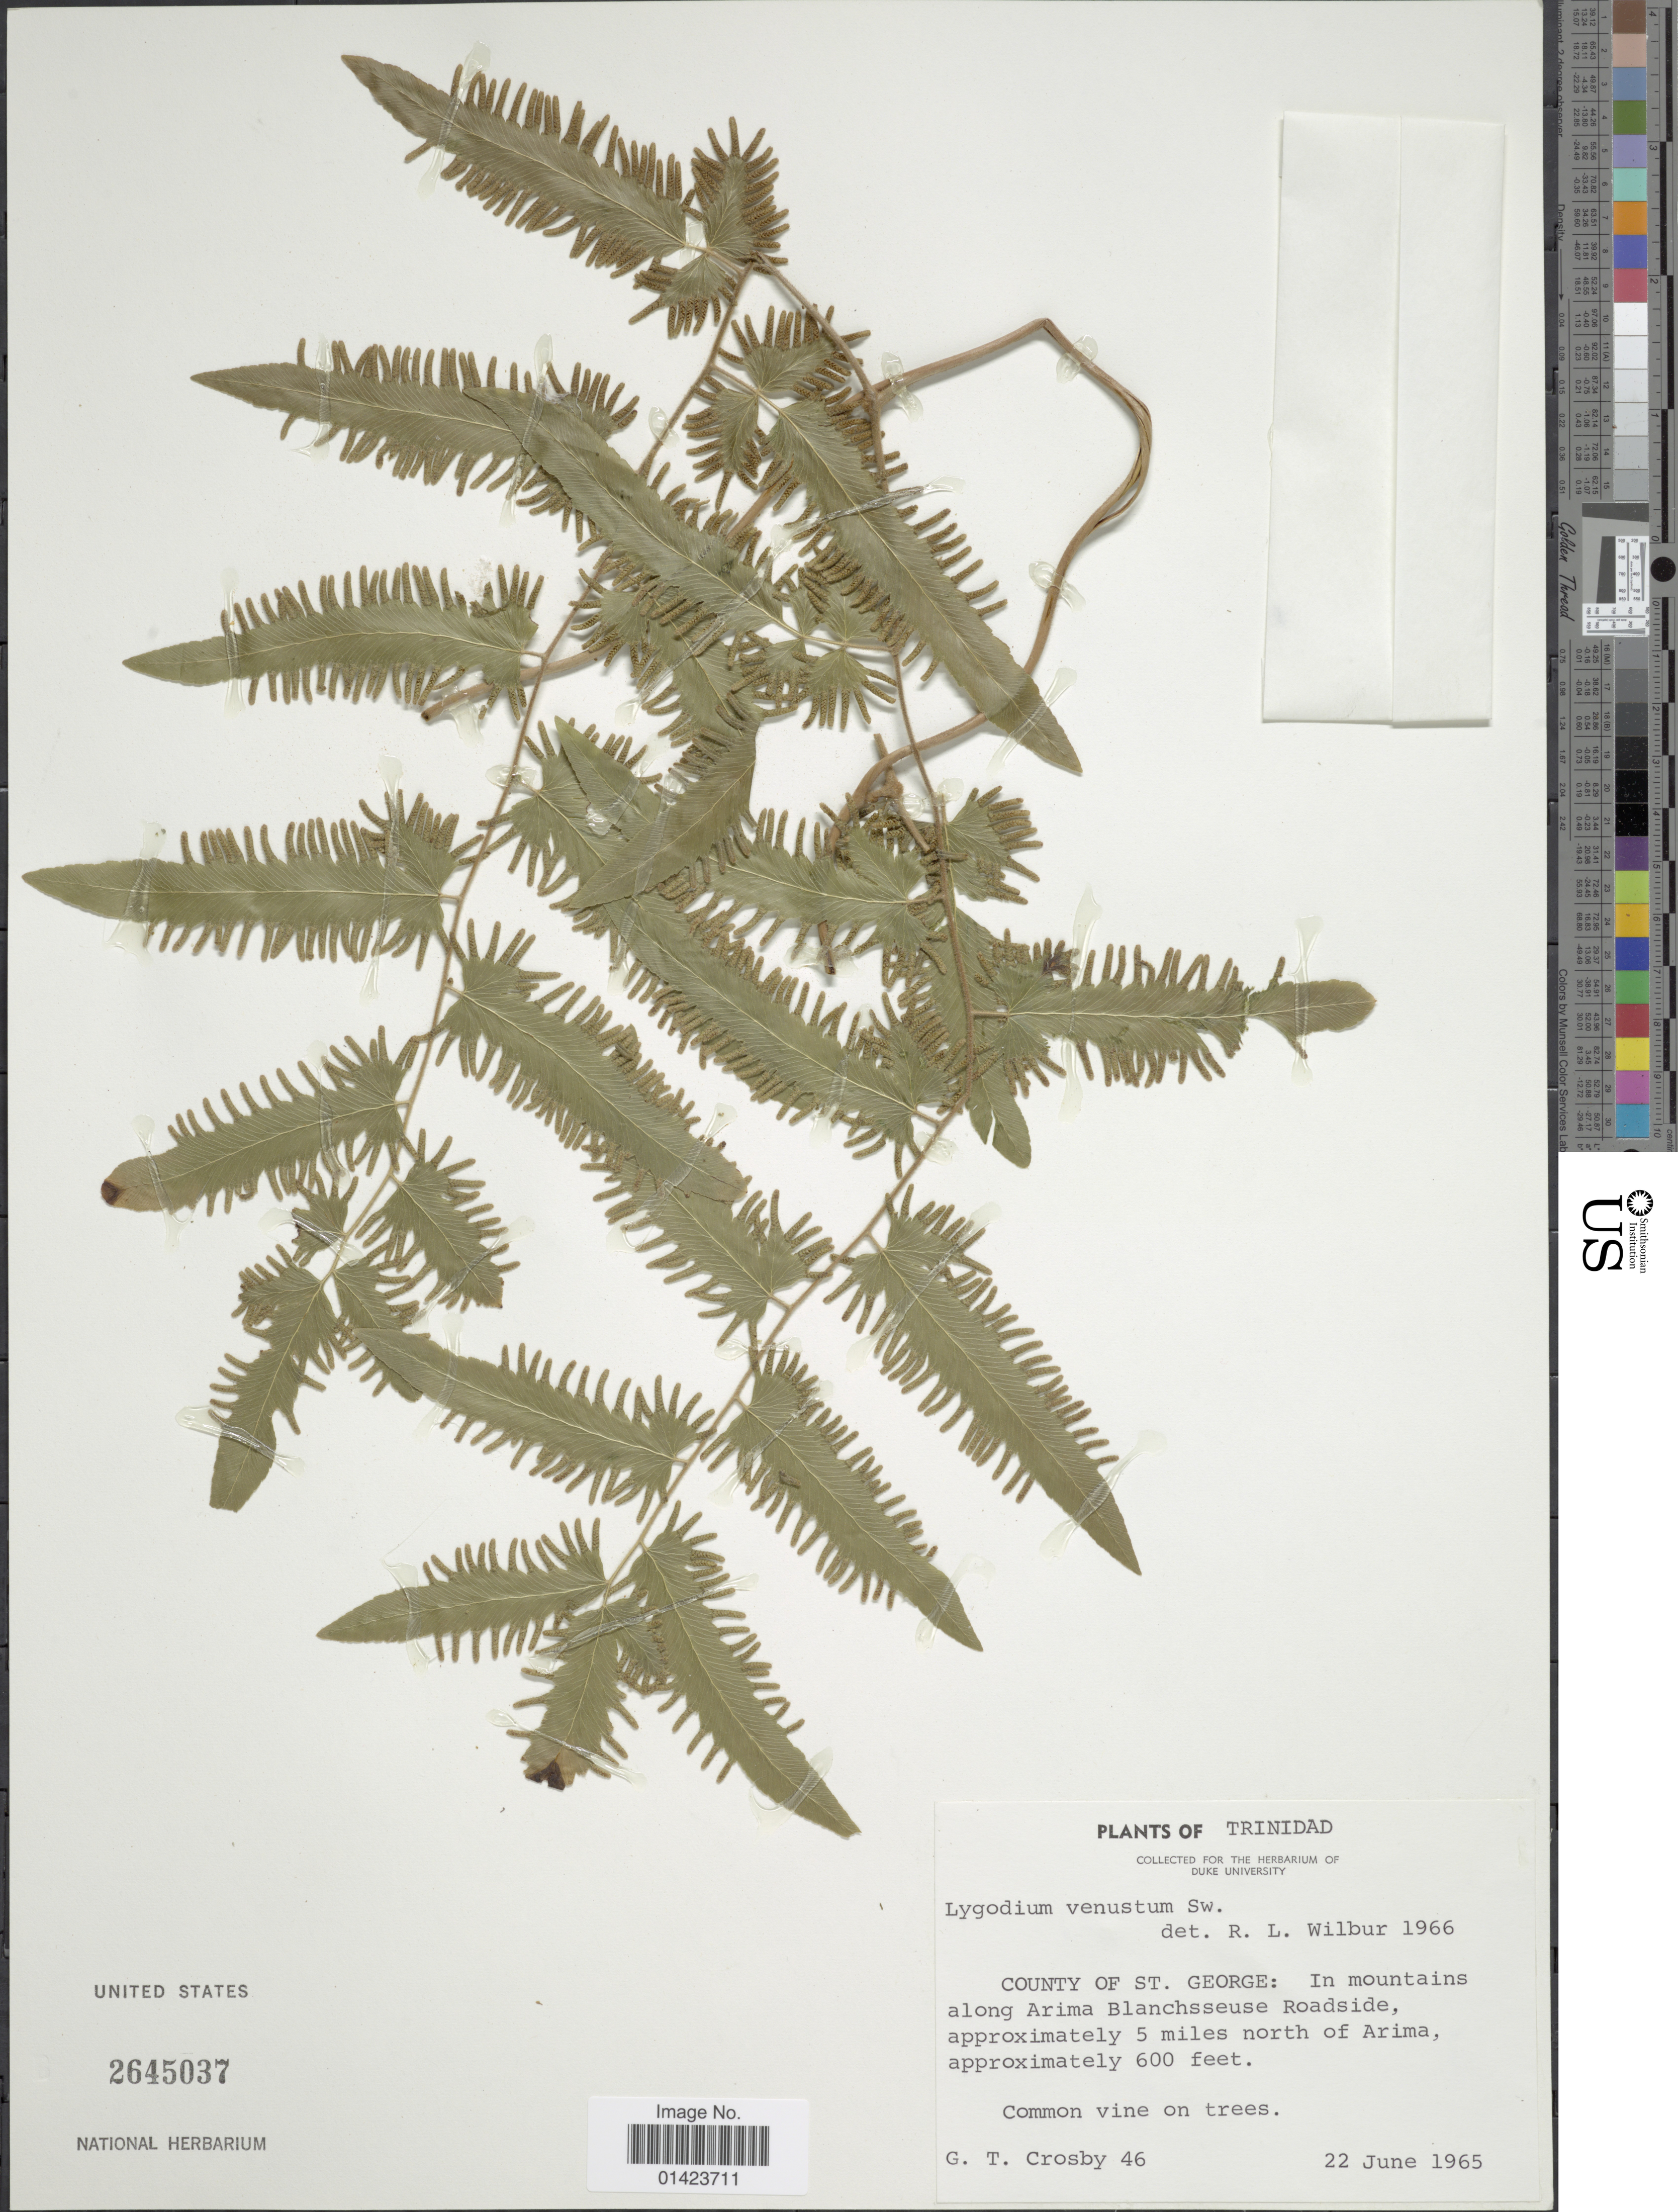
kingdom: Plantae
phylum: Tracheophyta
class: Polypodiopsida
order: Schizaeales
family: Lygodiaceae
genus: Lygodium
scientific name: Lygodium venustum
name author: Sw.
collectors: G. T. Crosby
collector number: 46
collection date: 1965-06-22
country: Trinidad and Tobago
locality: Trinidad, County of St. George: in mountains along Arima Blanchsseuse roadside, approximately 5miles north of Arima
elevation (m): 183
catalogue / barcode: US 2645037